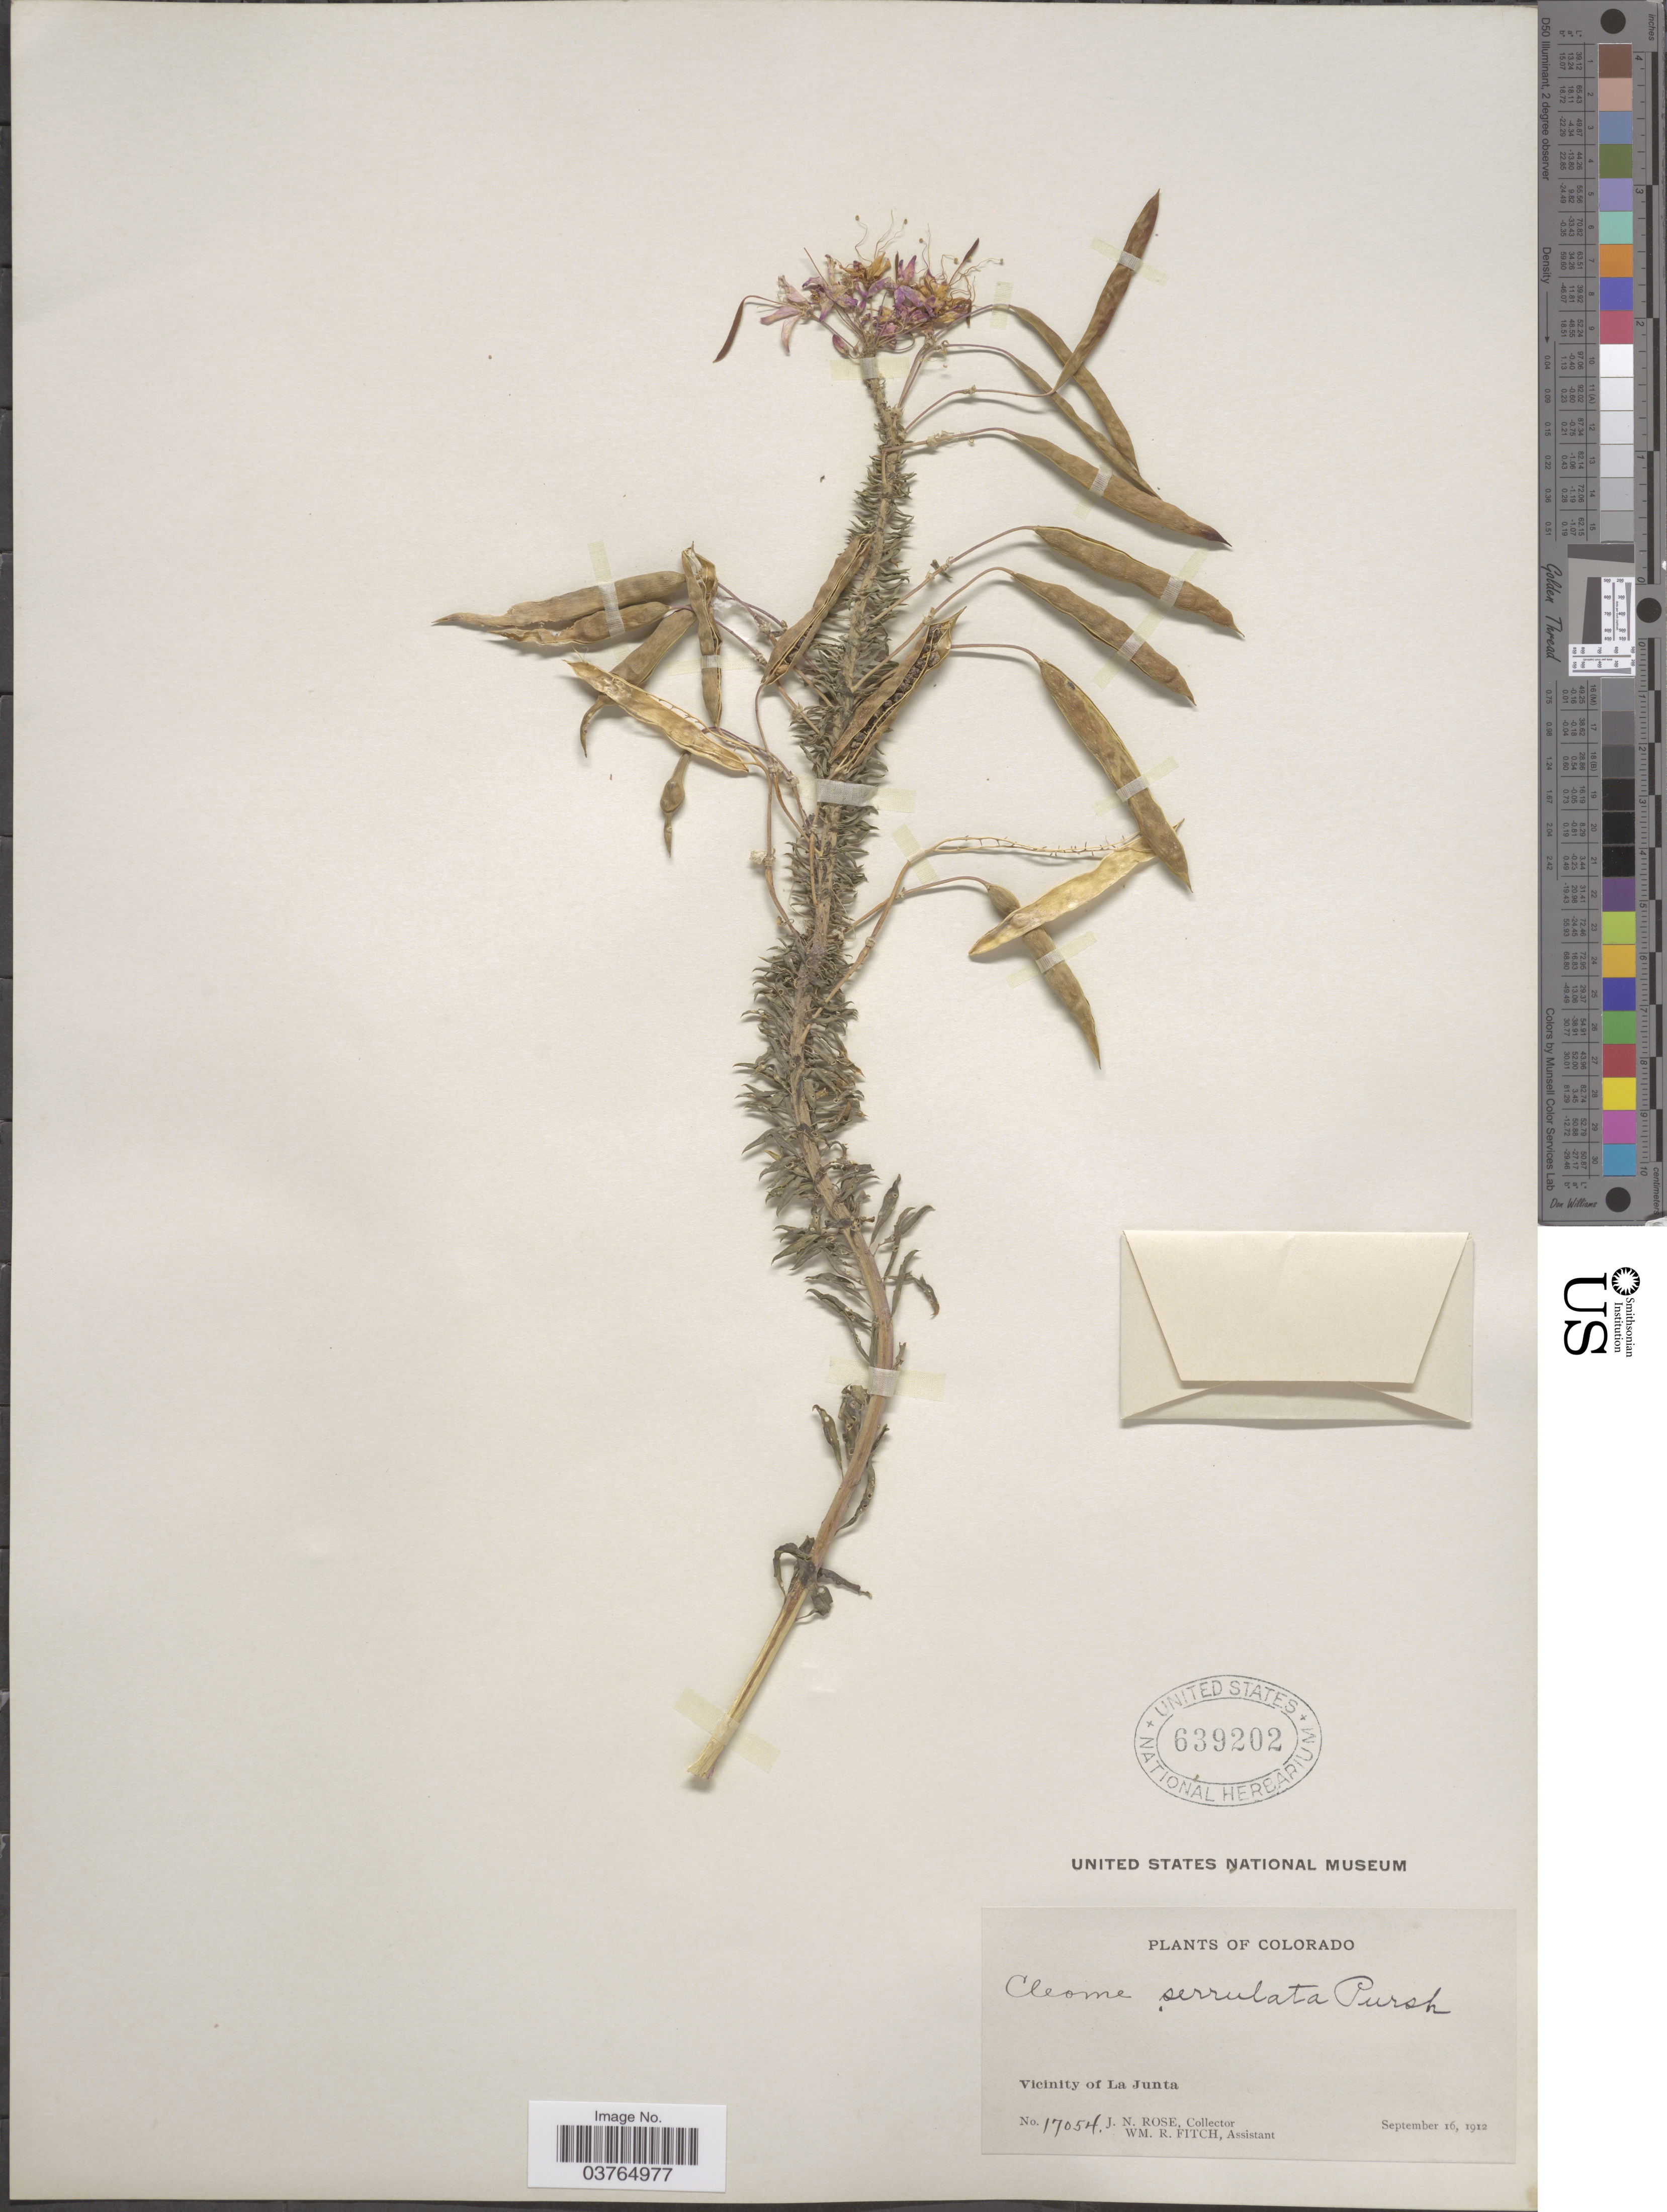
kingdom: Plantae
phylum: Tracheophyta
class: Magnoliopsida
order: Brassicales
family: Cleomaceae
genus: Cleomella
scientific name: Cleomella serrulata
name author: (Pursh) Roalson & J.C. Hall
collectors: J. N. Rose & W. R. Fitch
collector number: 17054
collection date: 1912-09-16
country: United States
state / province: Colorado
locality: Vicinity of La Junta.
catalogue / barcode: US 639202